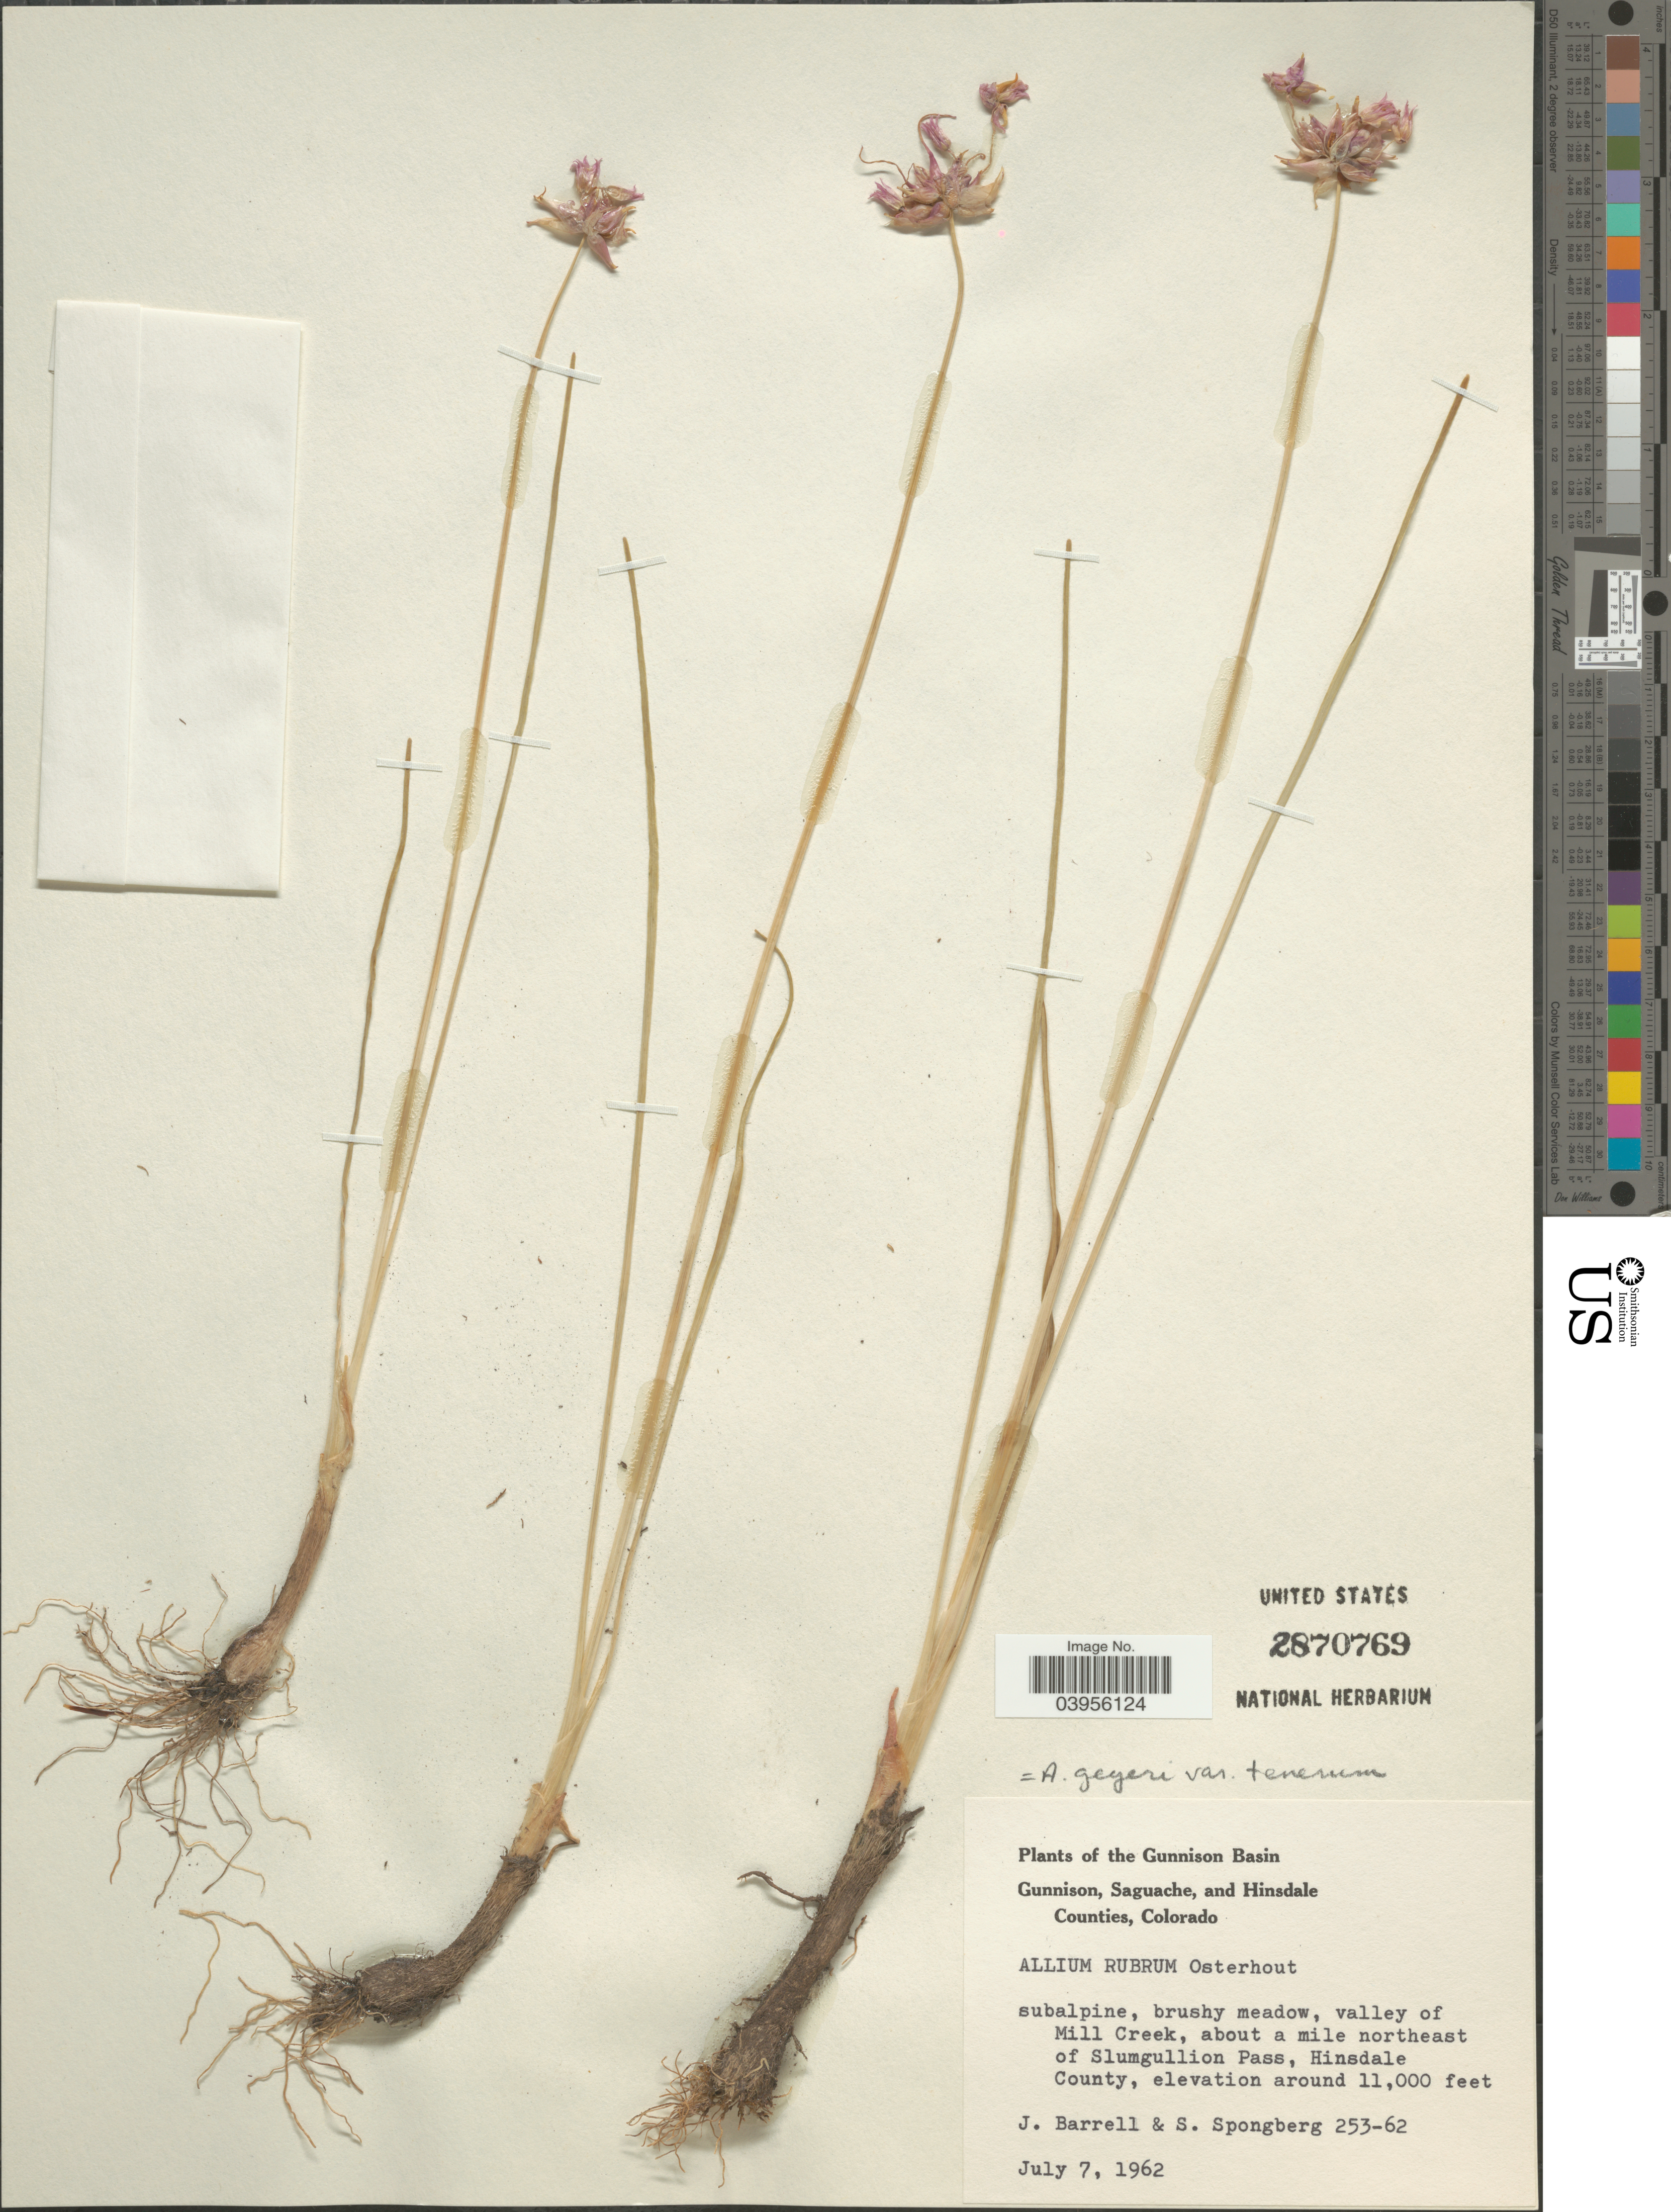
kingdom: Plantae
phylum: Tracheophyta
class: Liliopsida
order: Asparagales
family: Amaryllidaceae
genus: Allium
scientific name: Allium geyeri var. tenerum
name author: M.E. Jones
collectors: J. Barrell & S. A.Spongberg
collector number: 253-62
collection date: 1962-07-07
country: United States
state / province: Colorado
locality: The Gunnison Basin. Valley of Mill Creek, about a mile northeast of Slumgullion Pass, Hinsdale County.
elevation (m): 3353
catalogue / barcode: US 2870769